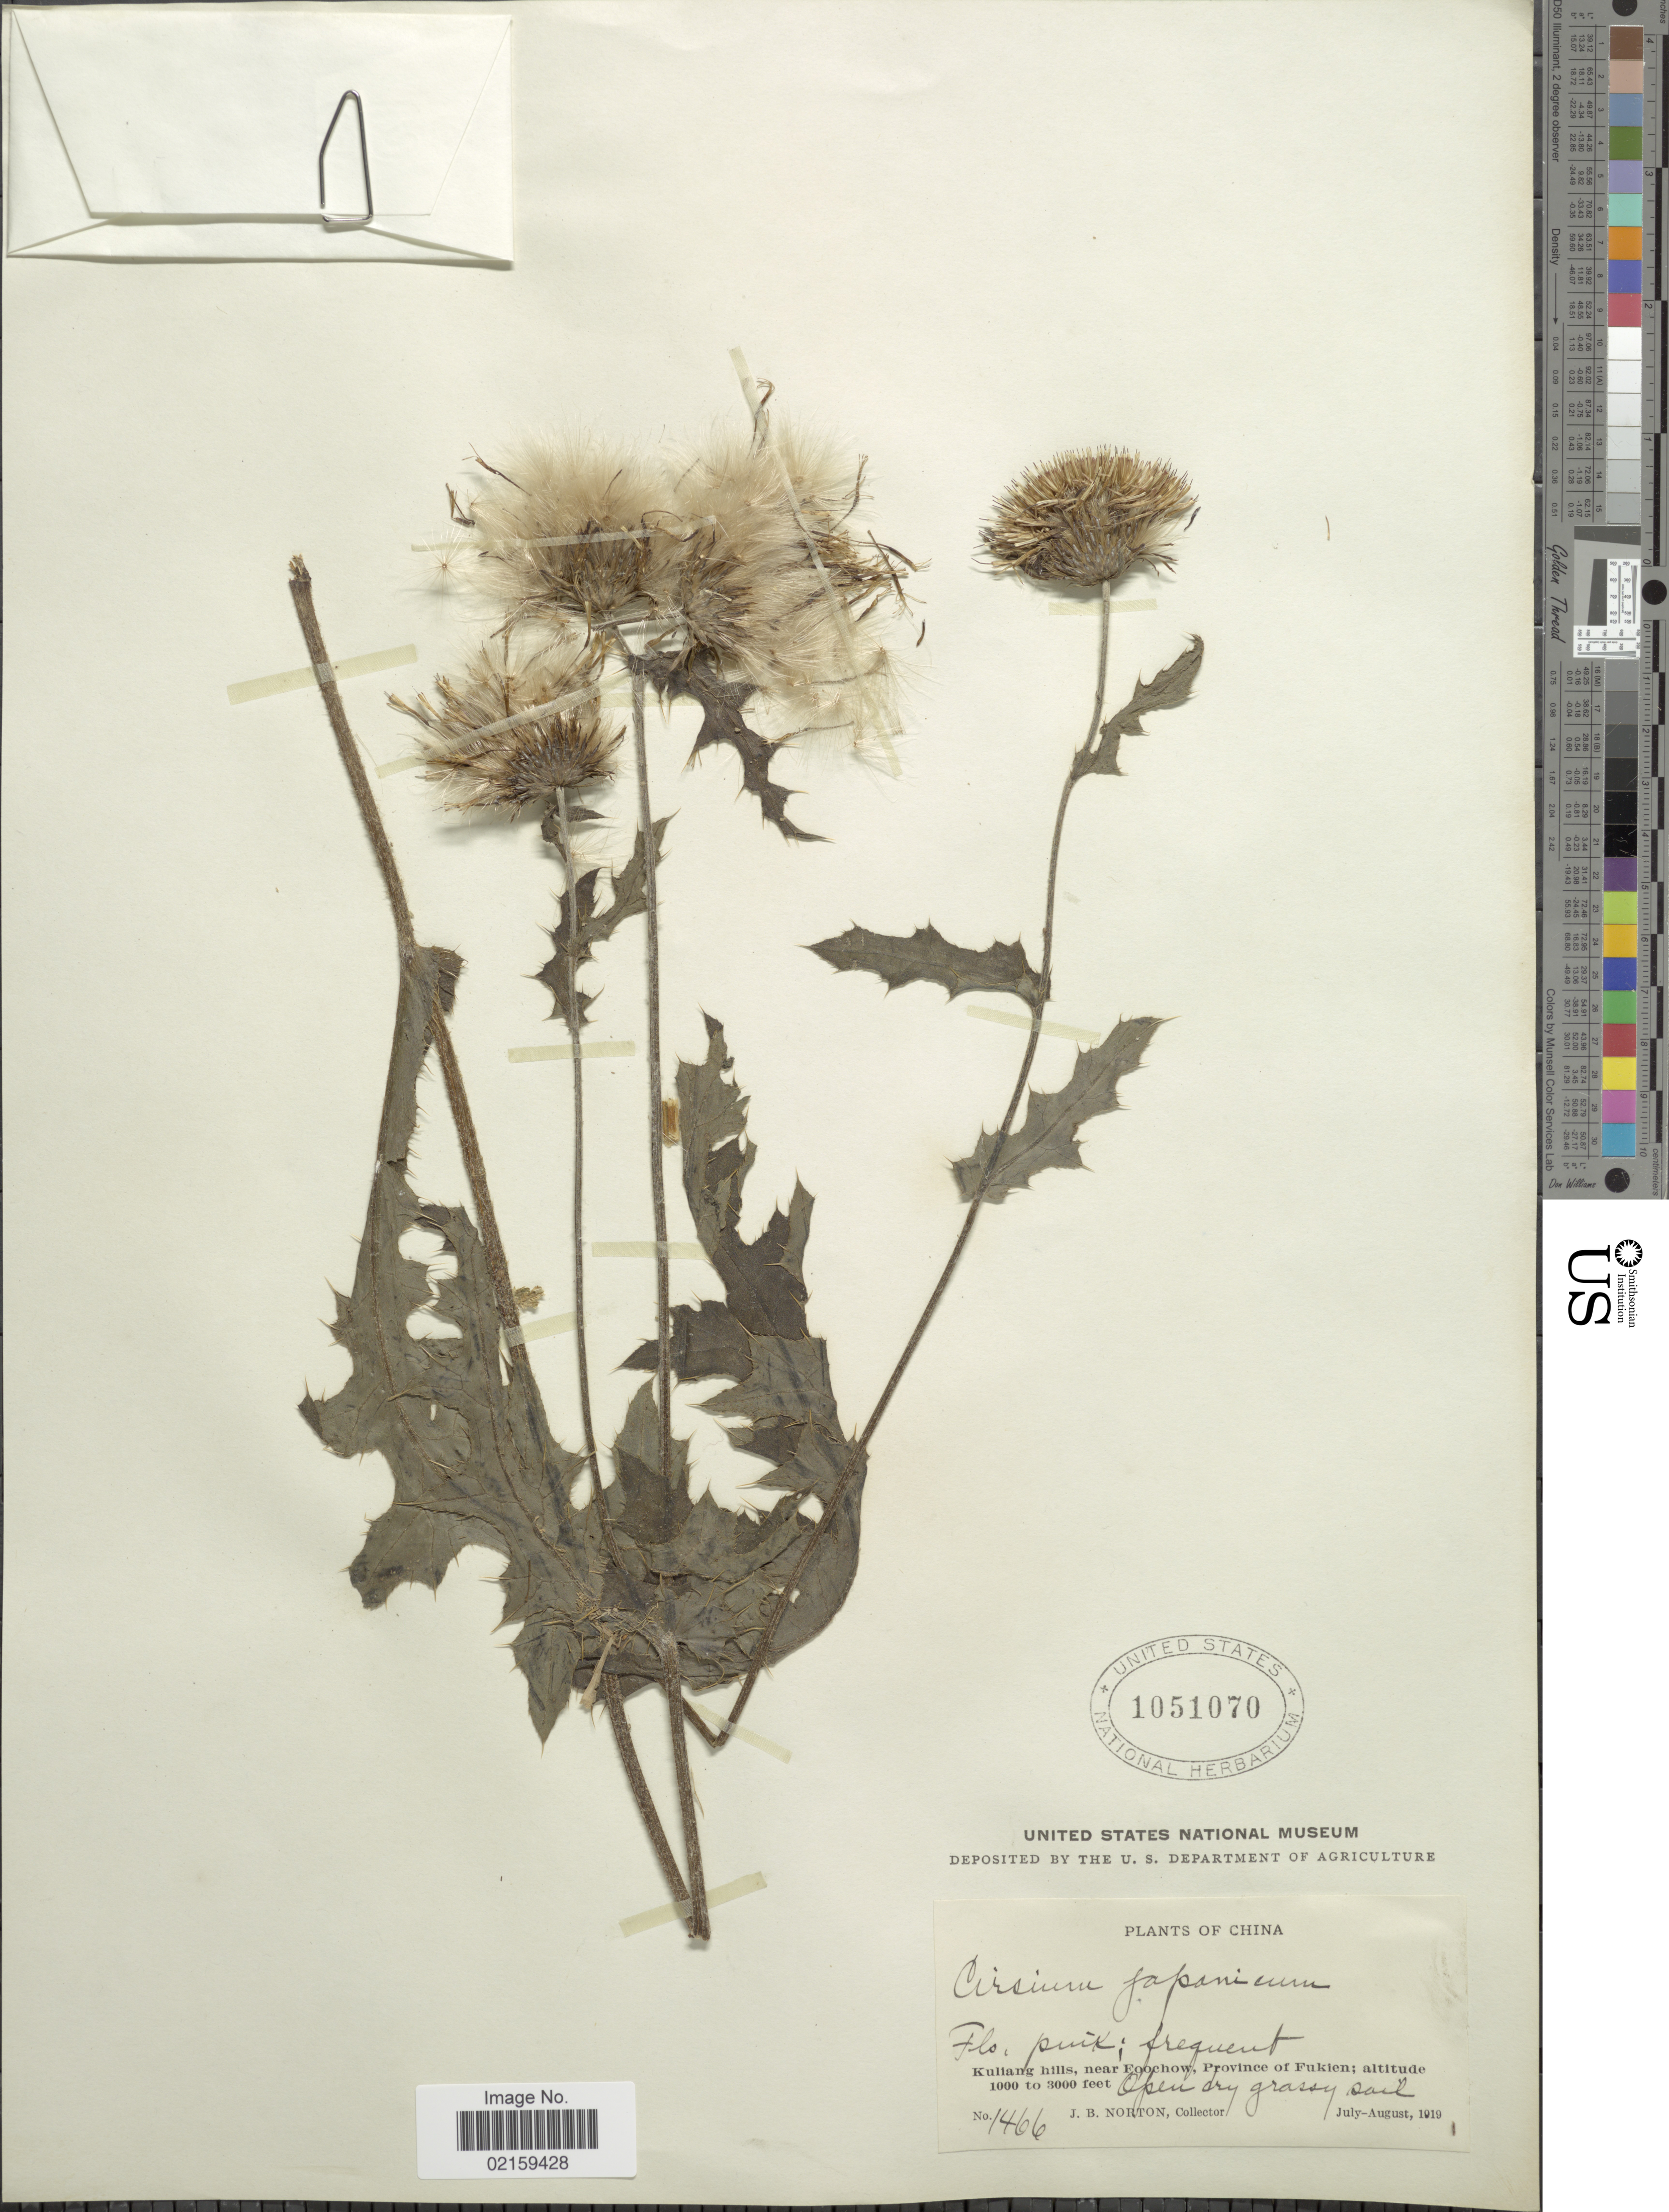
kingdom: Plantae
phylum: Tracheophyta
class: Magnoliopsida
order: Asterales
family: Asteraceae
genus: Cirsium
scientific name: Cirsium japonicum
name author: DC.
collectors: J. B. Norton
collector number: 1466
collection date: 1919-07/1919-08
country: China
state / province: Fujian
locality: Kulian hills, near Foochow, Province of Fukien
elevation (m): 305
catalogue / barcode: US 1051070